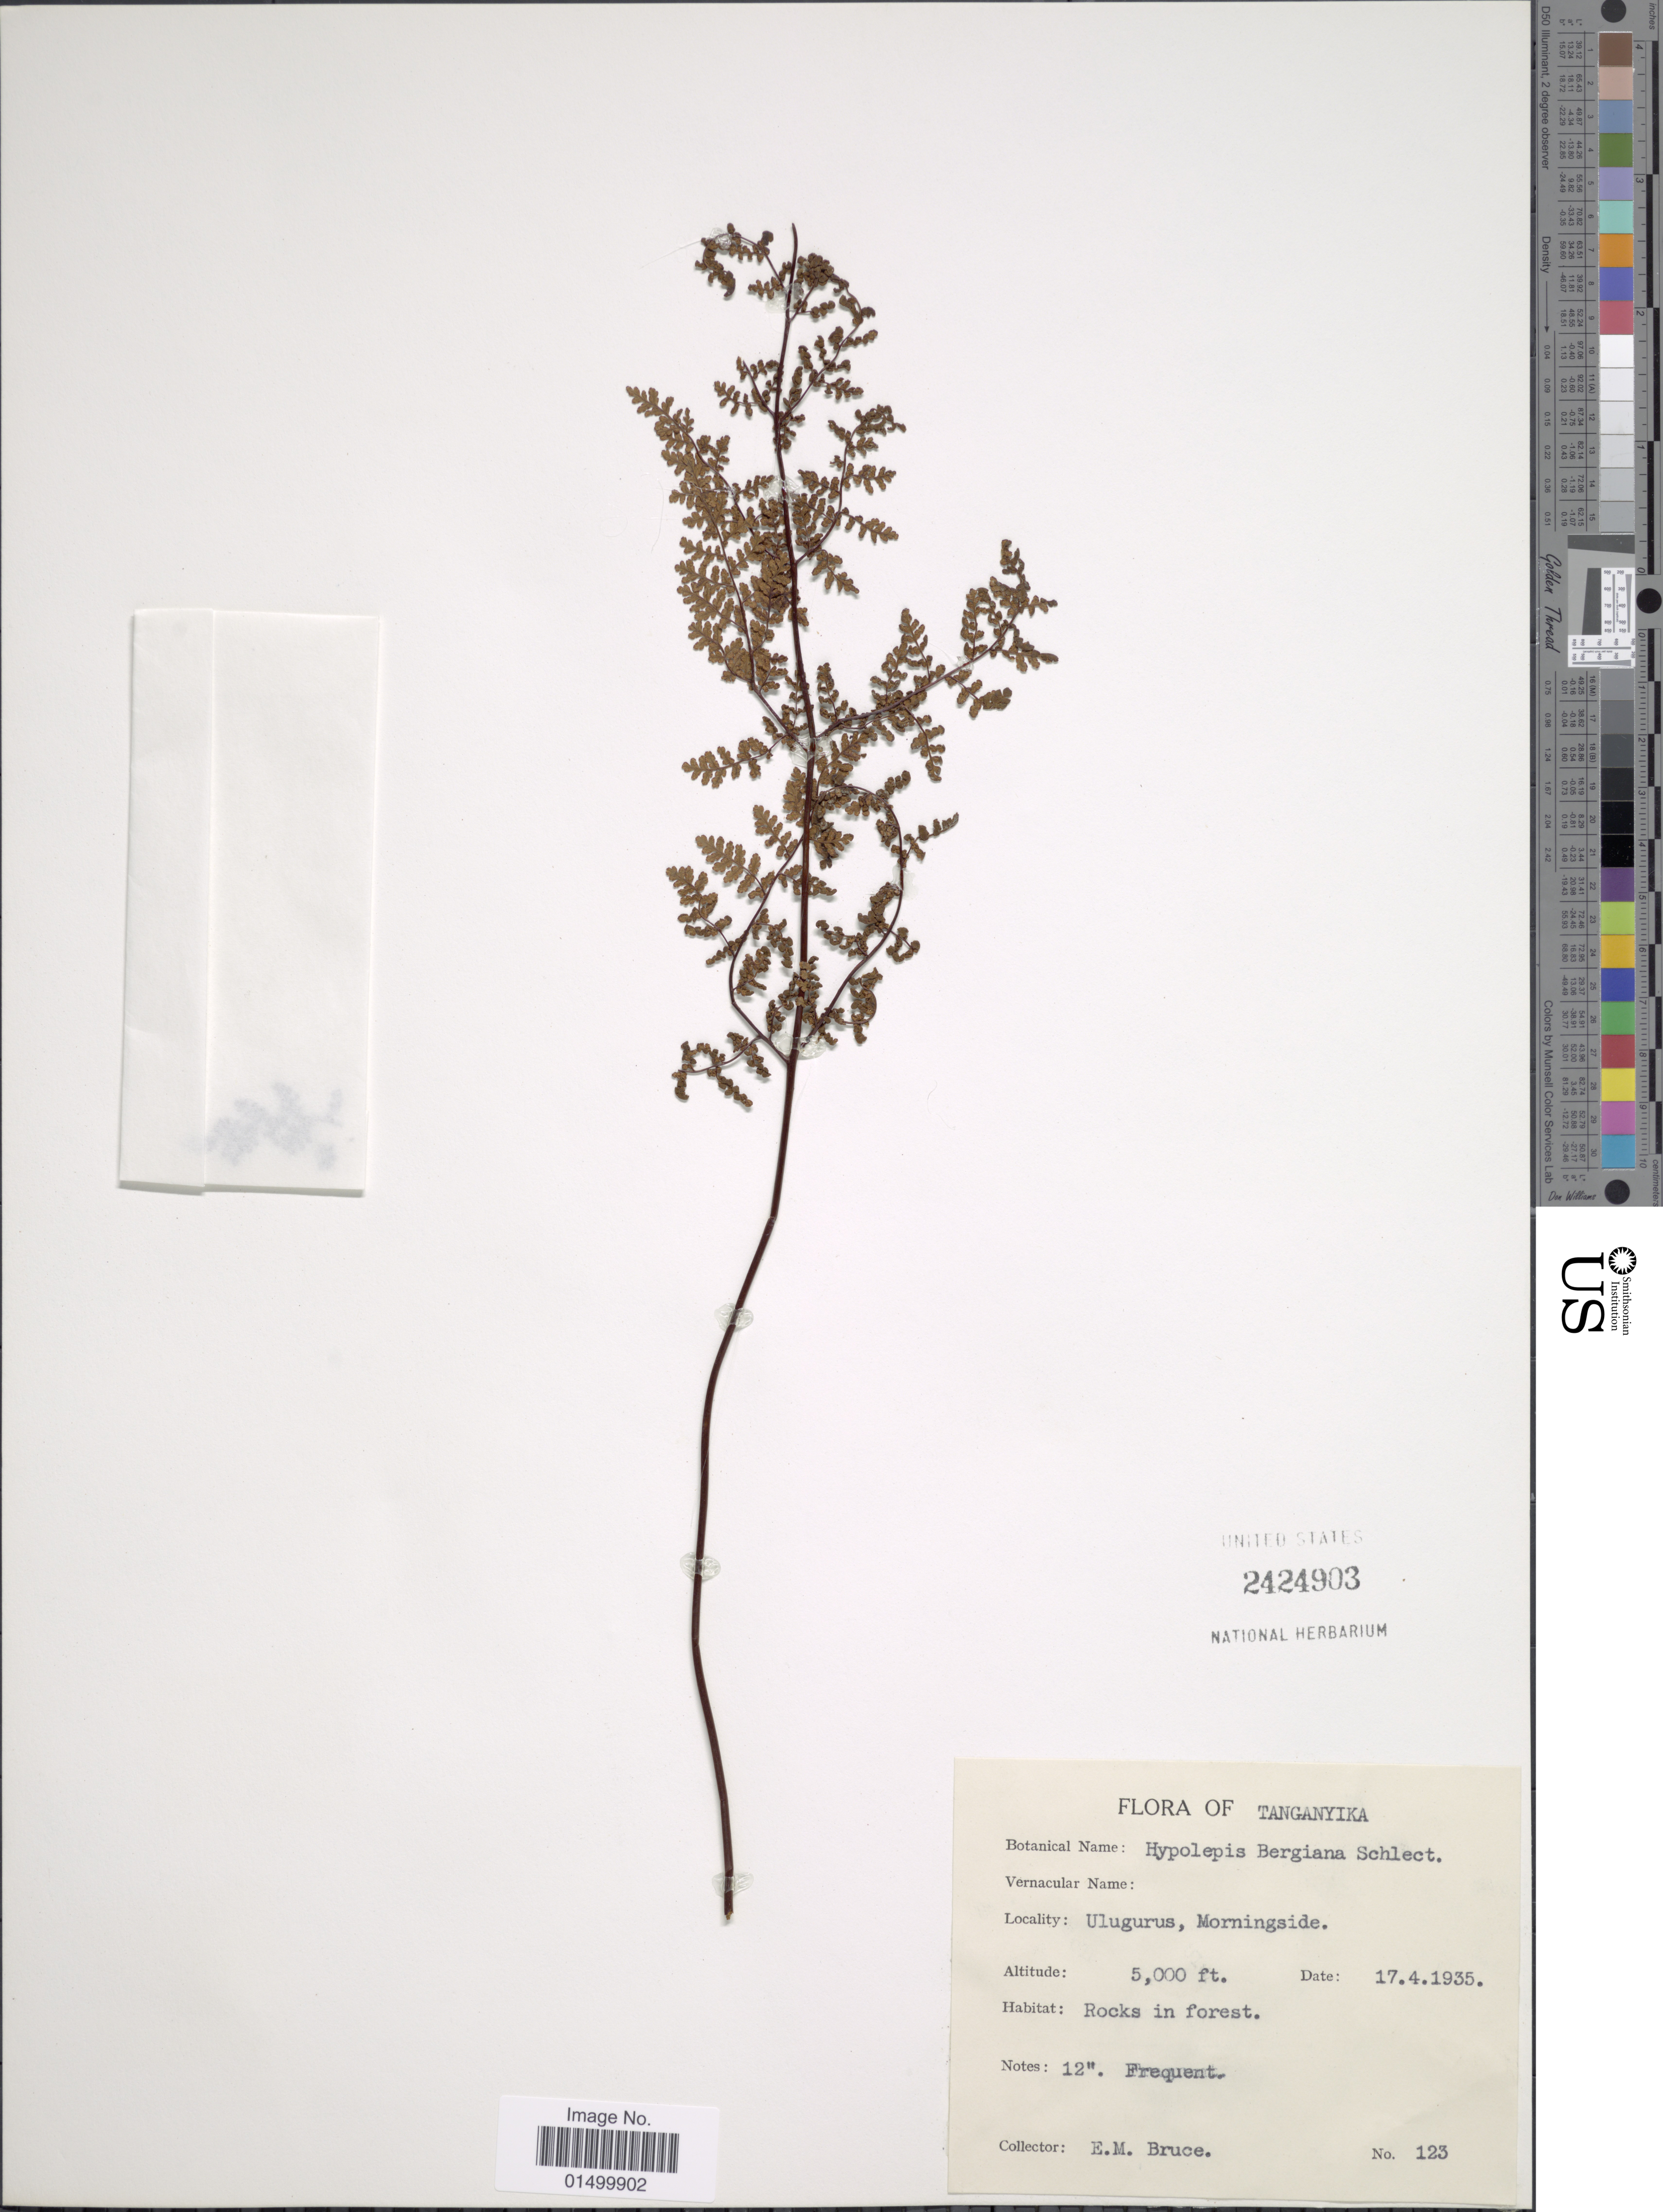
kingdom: Plantae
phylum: Tracheophyta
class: Polypodiopsida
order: Polypodiales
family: Pteridaceae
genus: Cheilanthes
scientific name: Cheilanthes bergiana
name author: Schltdl.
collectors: E. Bruce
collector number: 123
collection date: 1935-04-17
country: Tanzania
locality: Ulugurus, Morningside, Tanganyika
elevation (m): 1524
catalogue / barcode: US 2424903